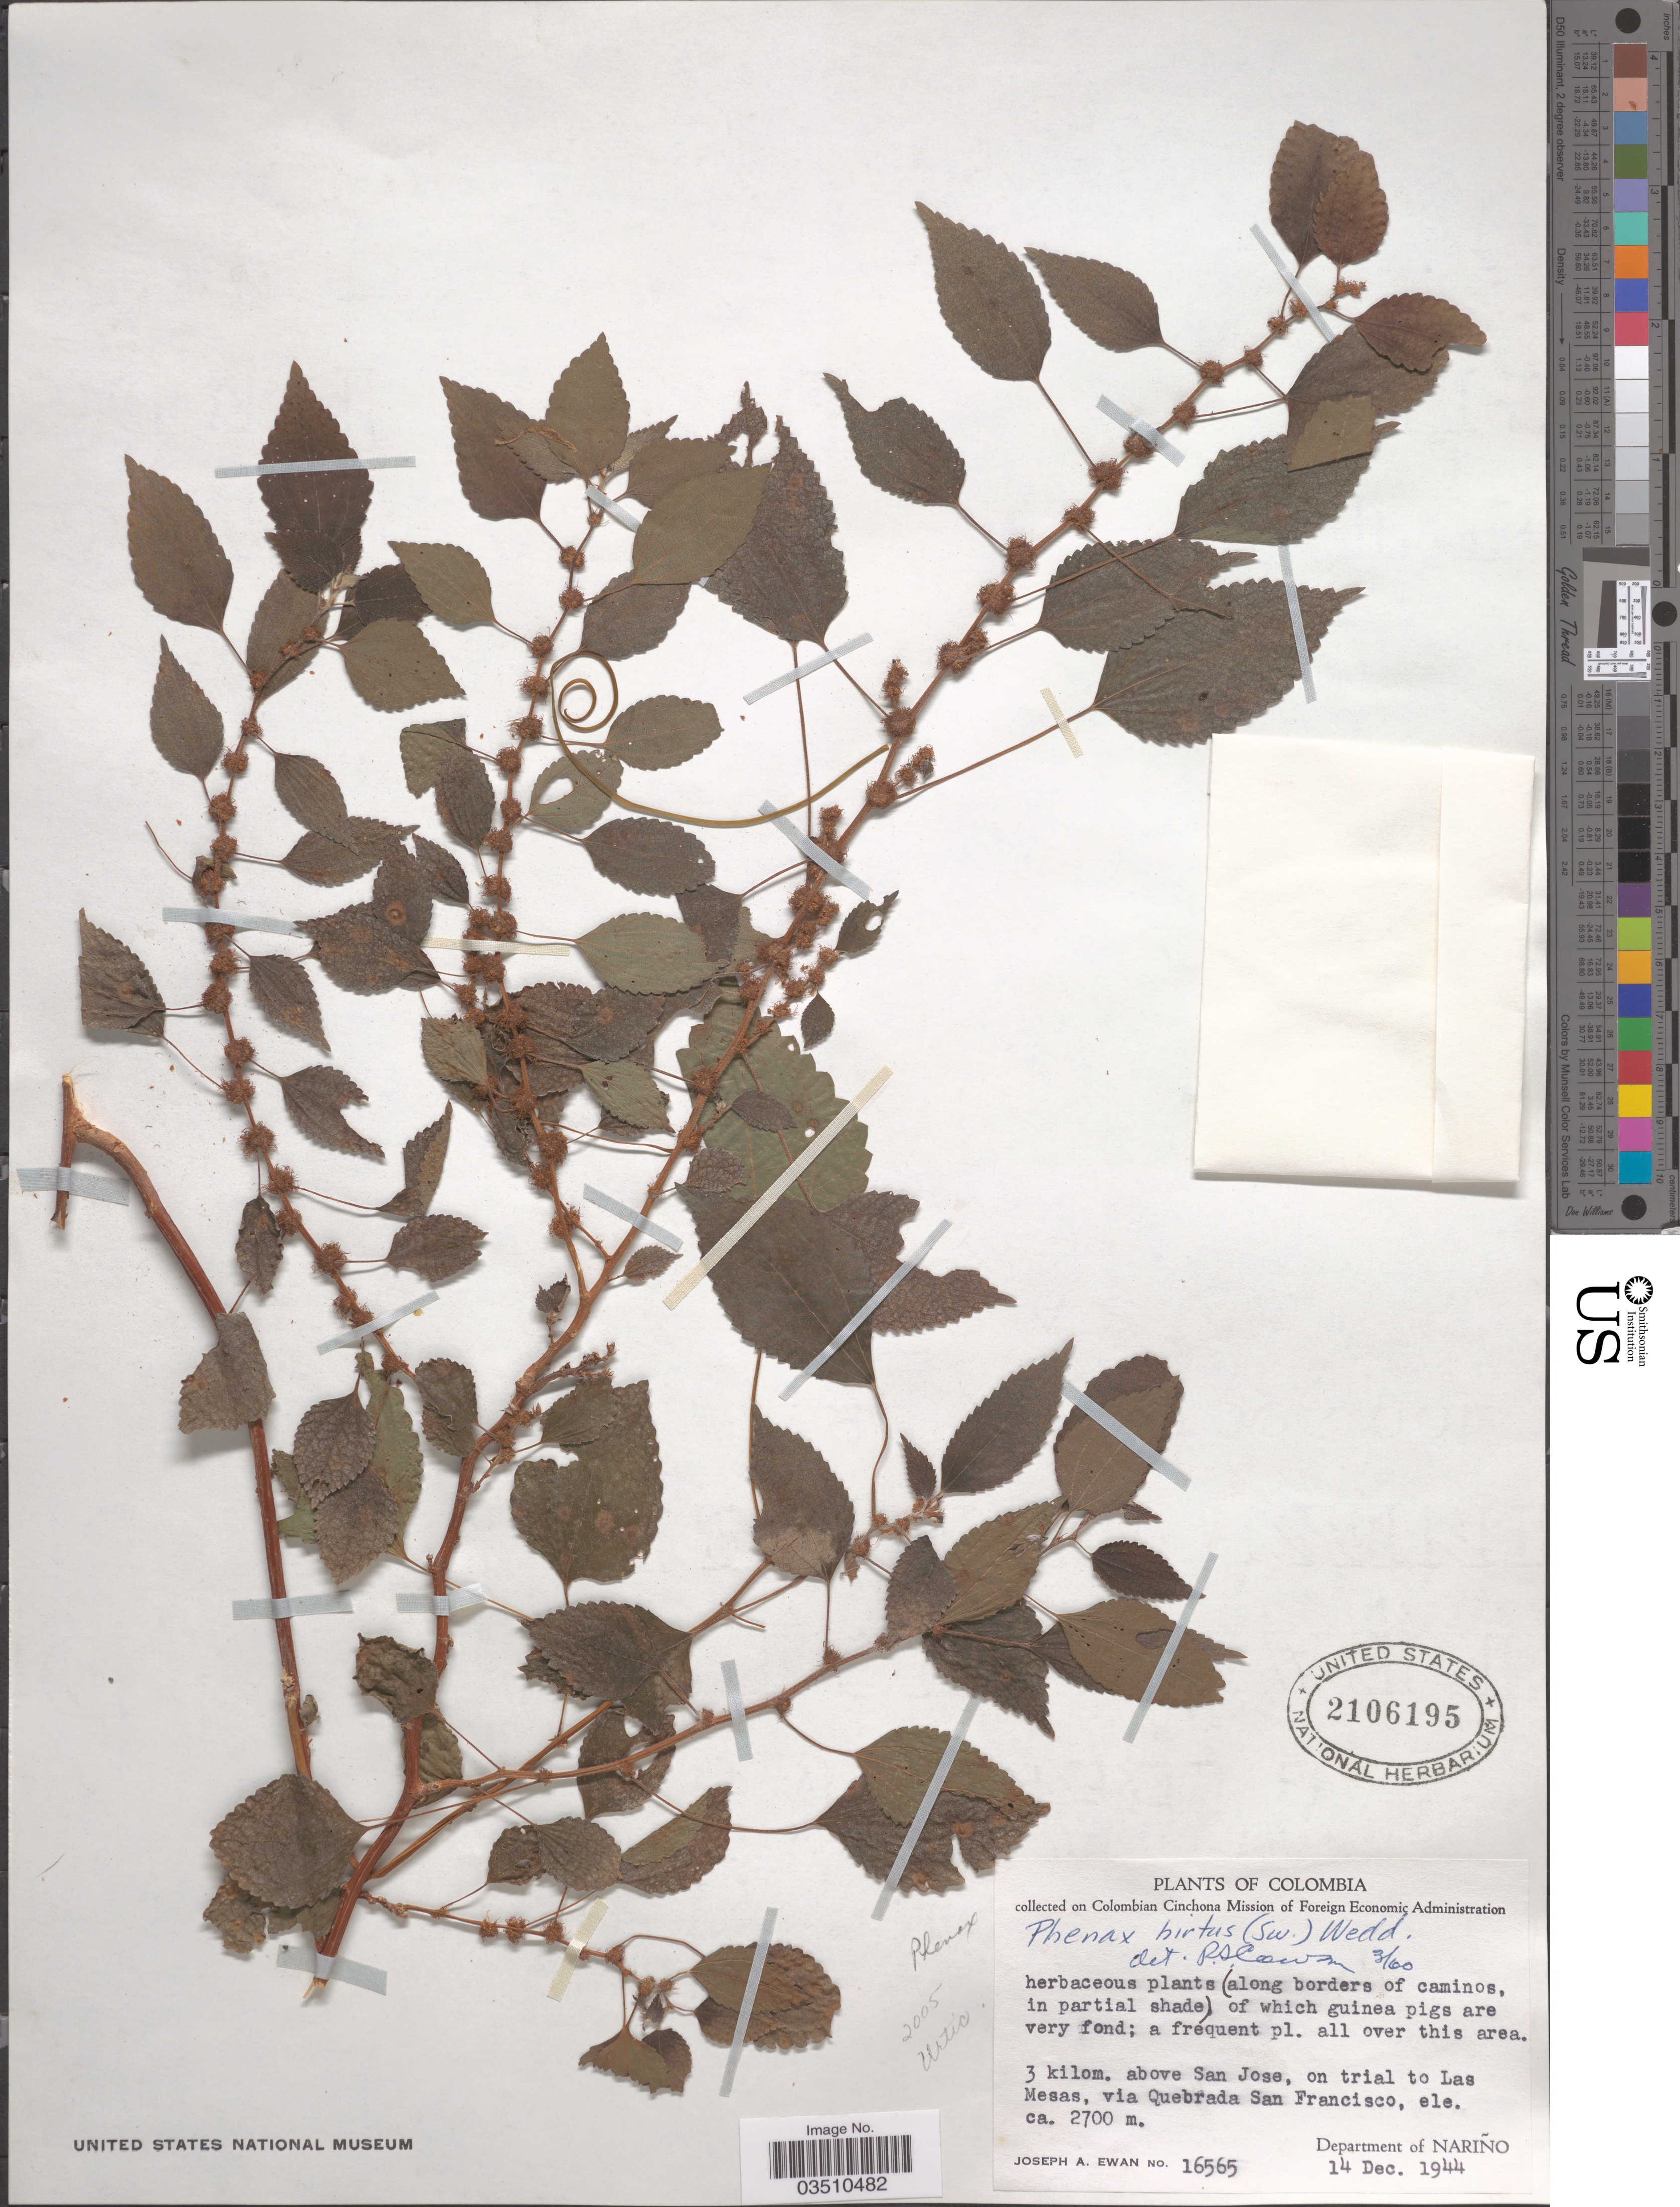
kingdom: Plantae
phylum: Tracheophyta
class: Magnoliopsida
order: Rosales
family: Urticaceae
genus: Phenax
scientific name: Phenax hirtus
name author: (Sw.) Wedd.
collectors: J. A. Ewan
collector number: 16565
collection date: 1944-12-14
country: Colombia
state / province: Nariño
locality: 3 kilom. above San Jose, on trail to Las Mesas, via Quebrada San Francisco.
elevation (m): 2700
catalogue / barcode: US 2106195